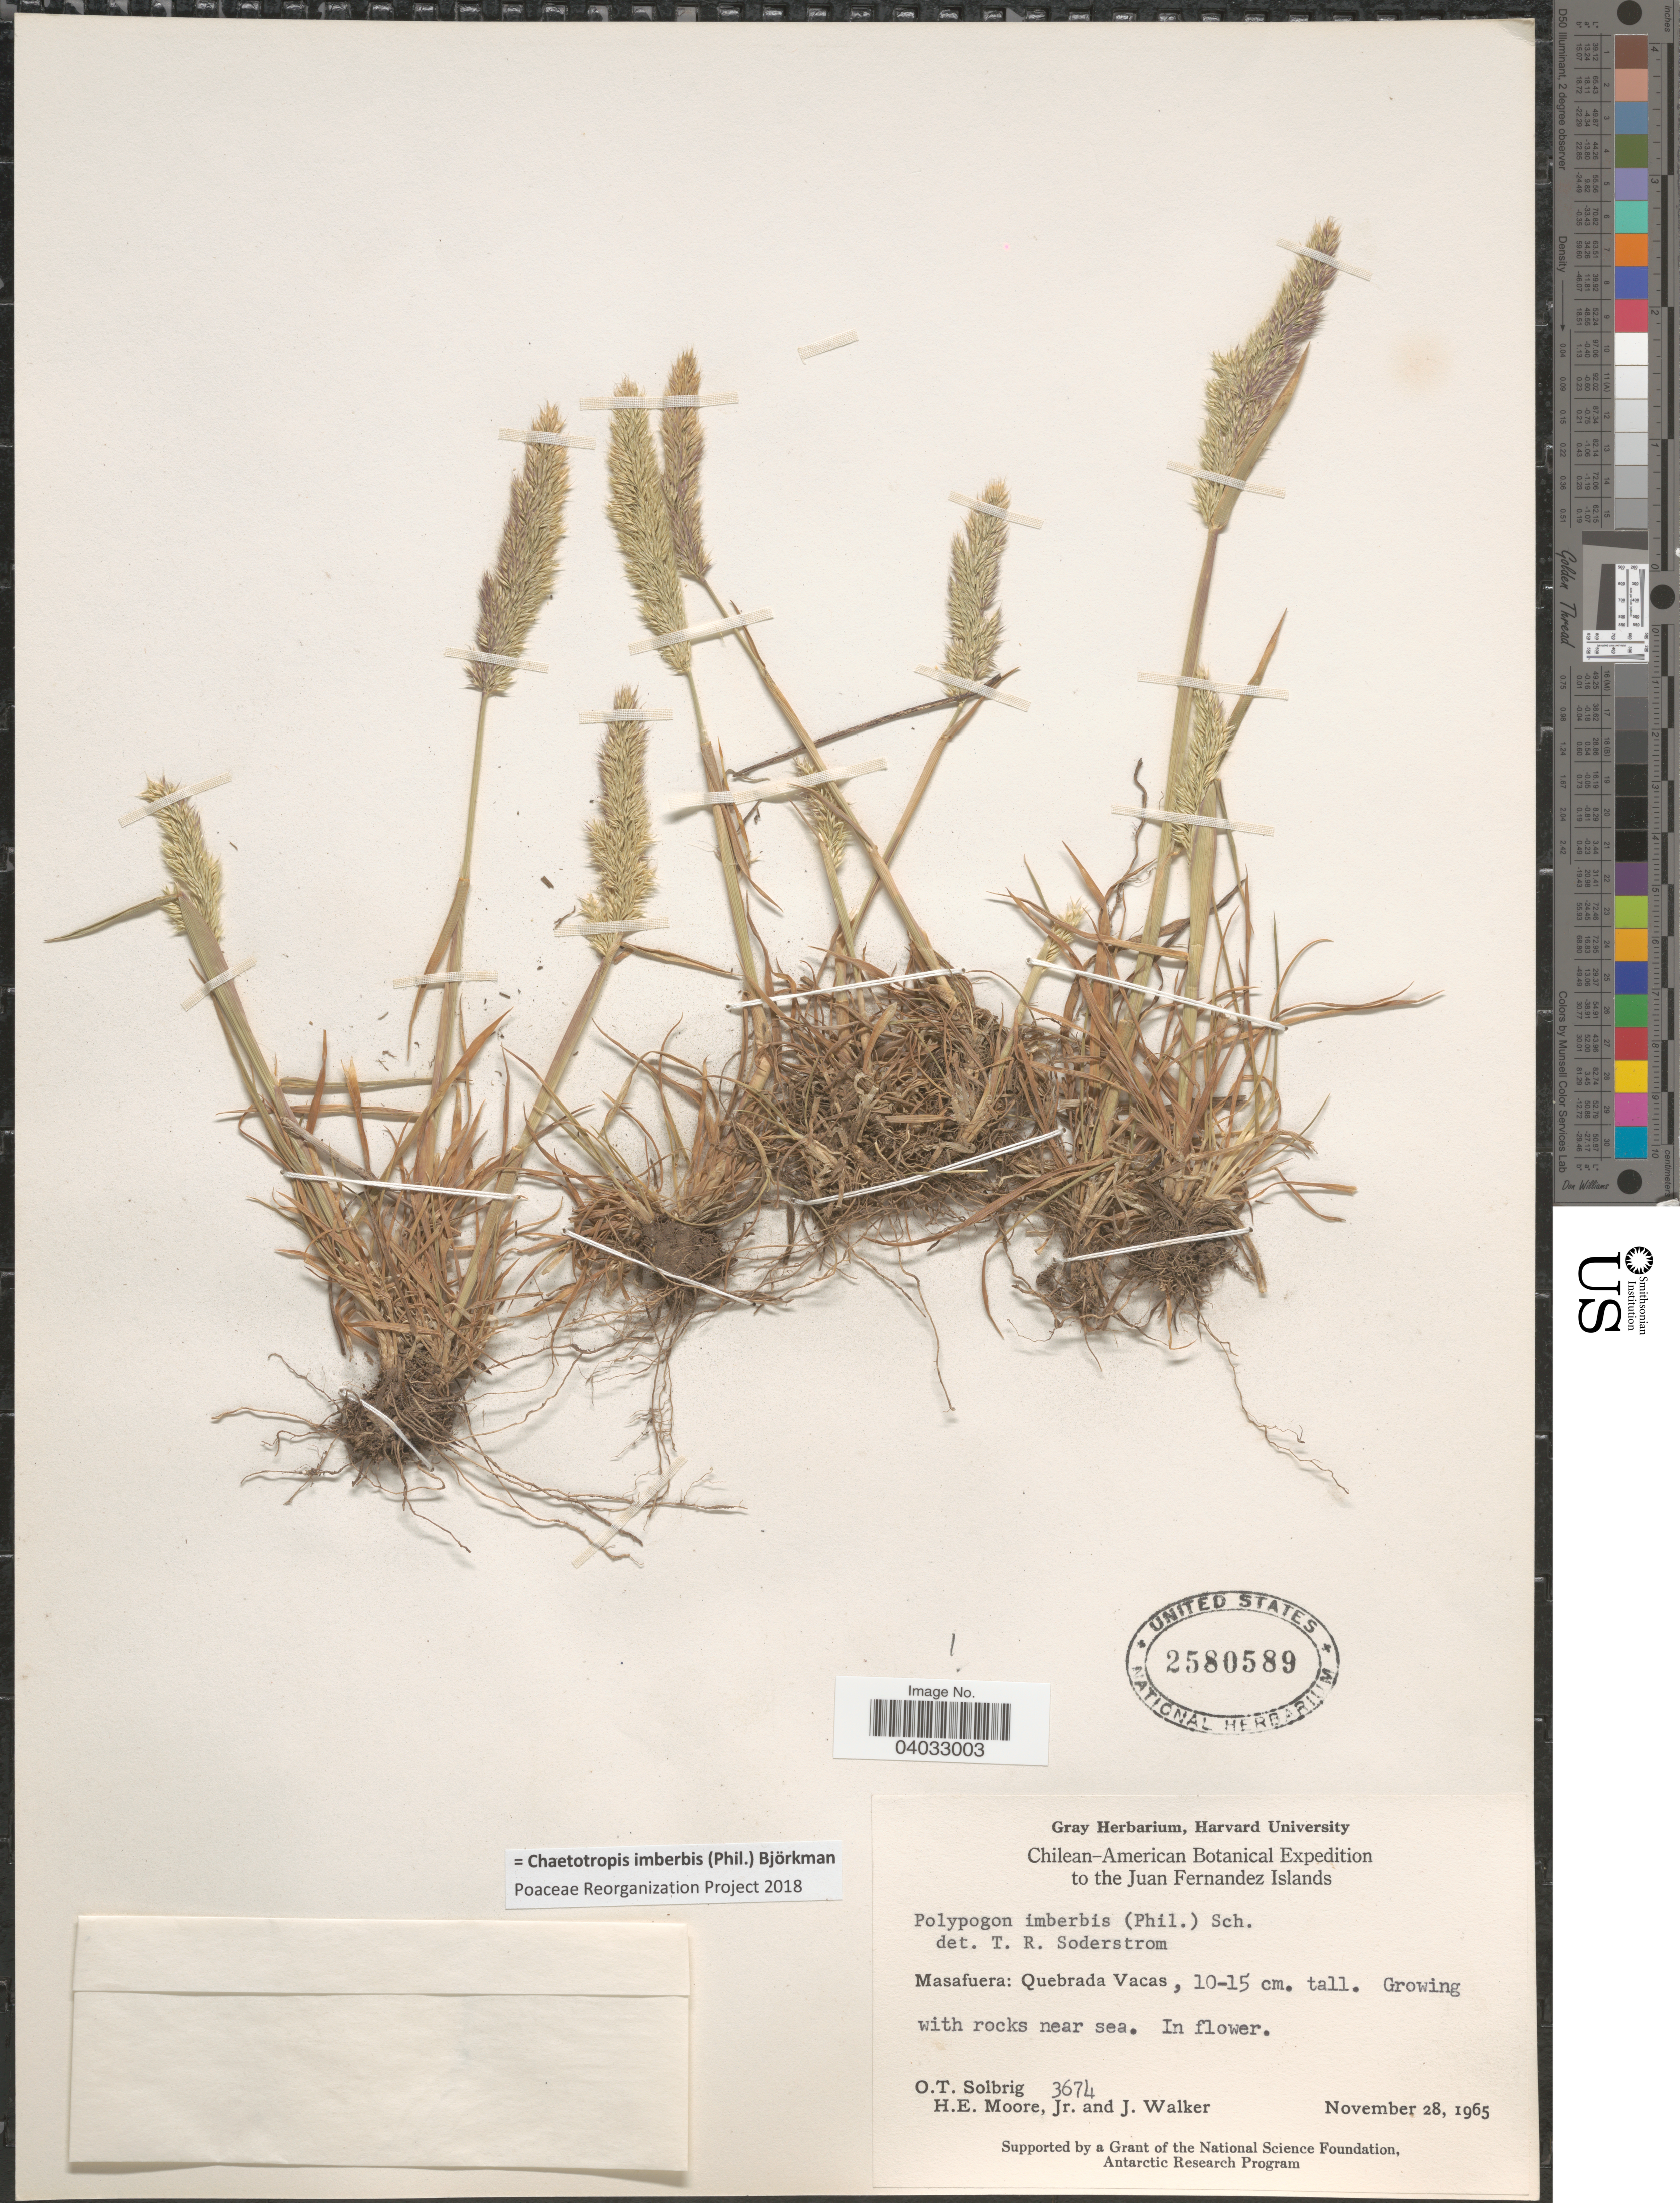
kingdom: Plantae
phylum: Tracheophyta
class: Liliopsida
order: Poales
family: Poaceae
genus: Chaetotropis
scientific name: Chaetotropis imberbis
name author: (Phil.) Björkman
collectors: O. T. Solbrig, H. Moore & J. Walker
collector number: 3674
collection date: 1965-11-28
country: Chile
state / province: Valparaíso (V)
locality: The Juan Fernandez Islands. Masafuera: Quebrada Vacas.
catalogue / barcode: US 2580589